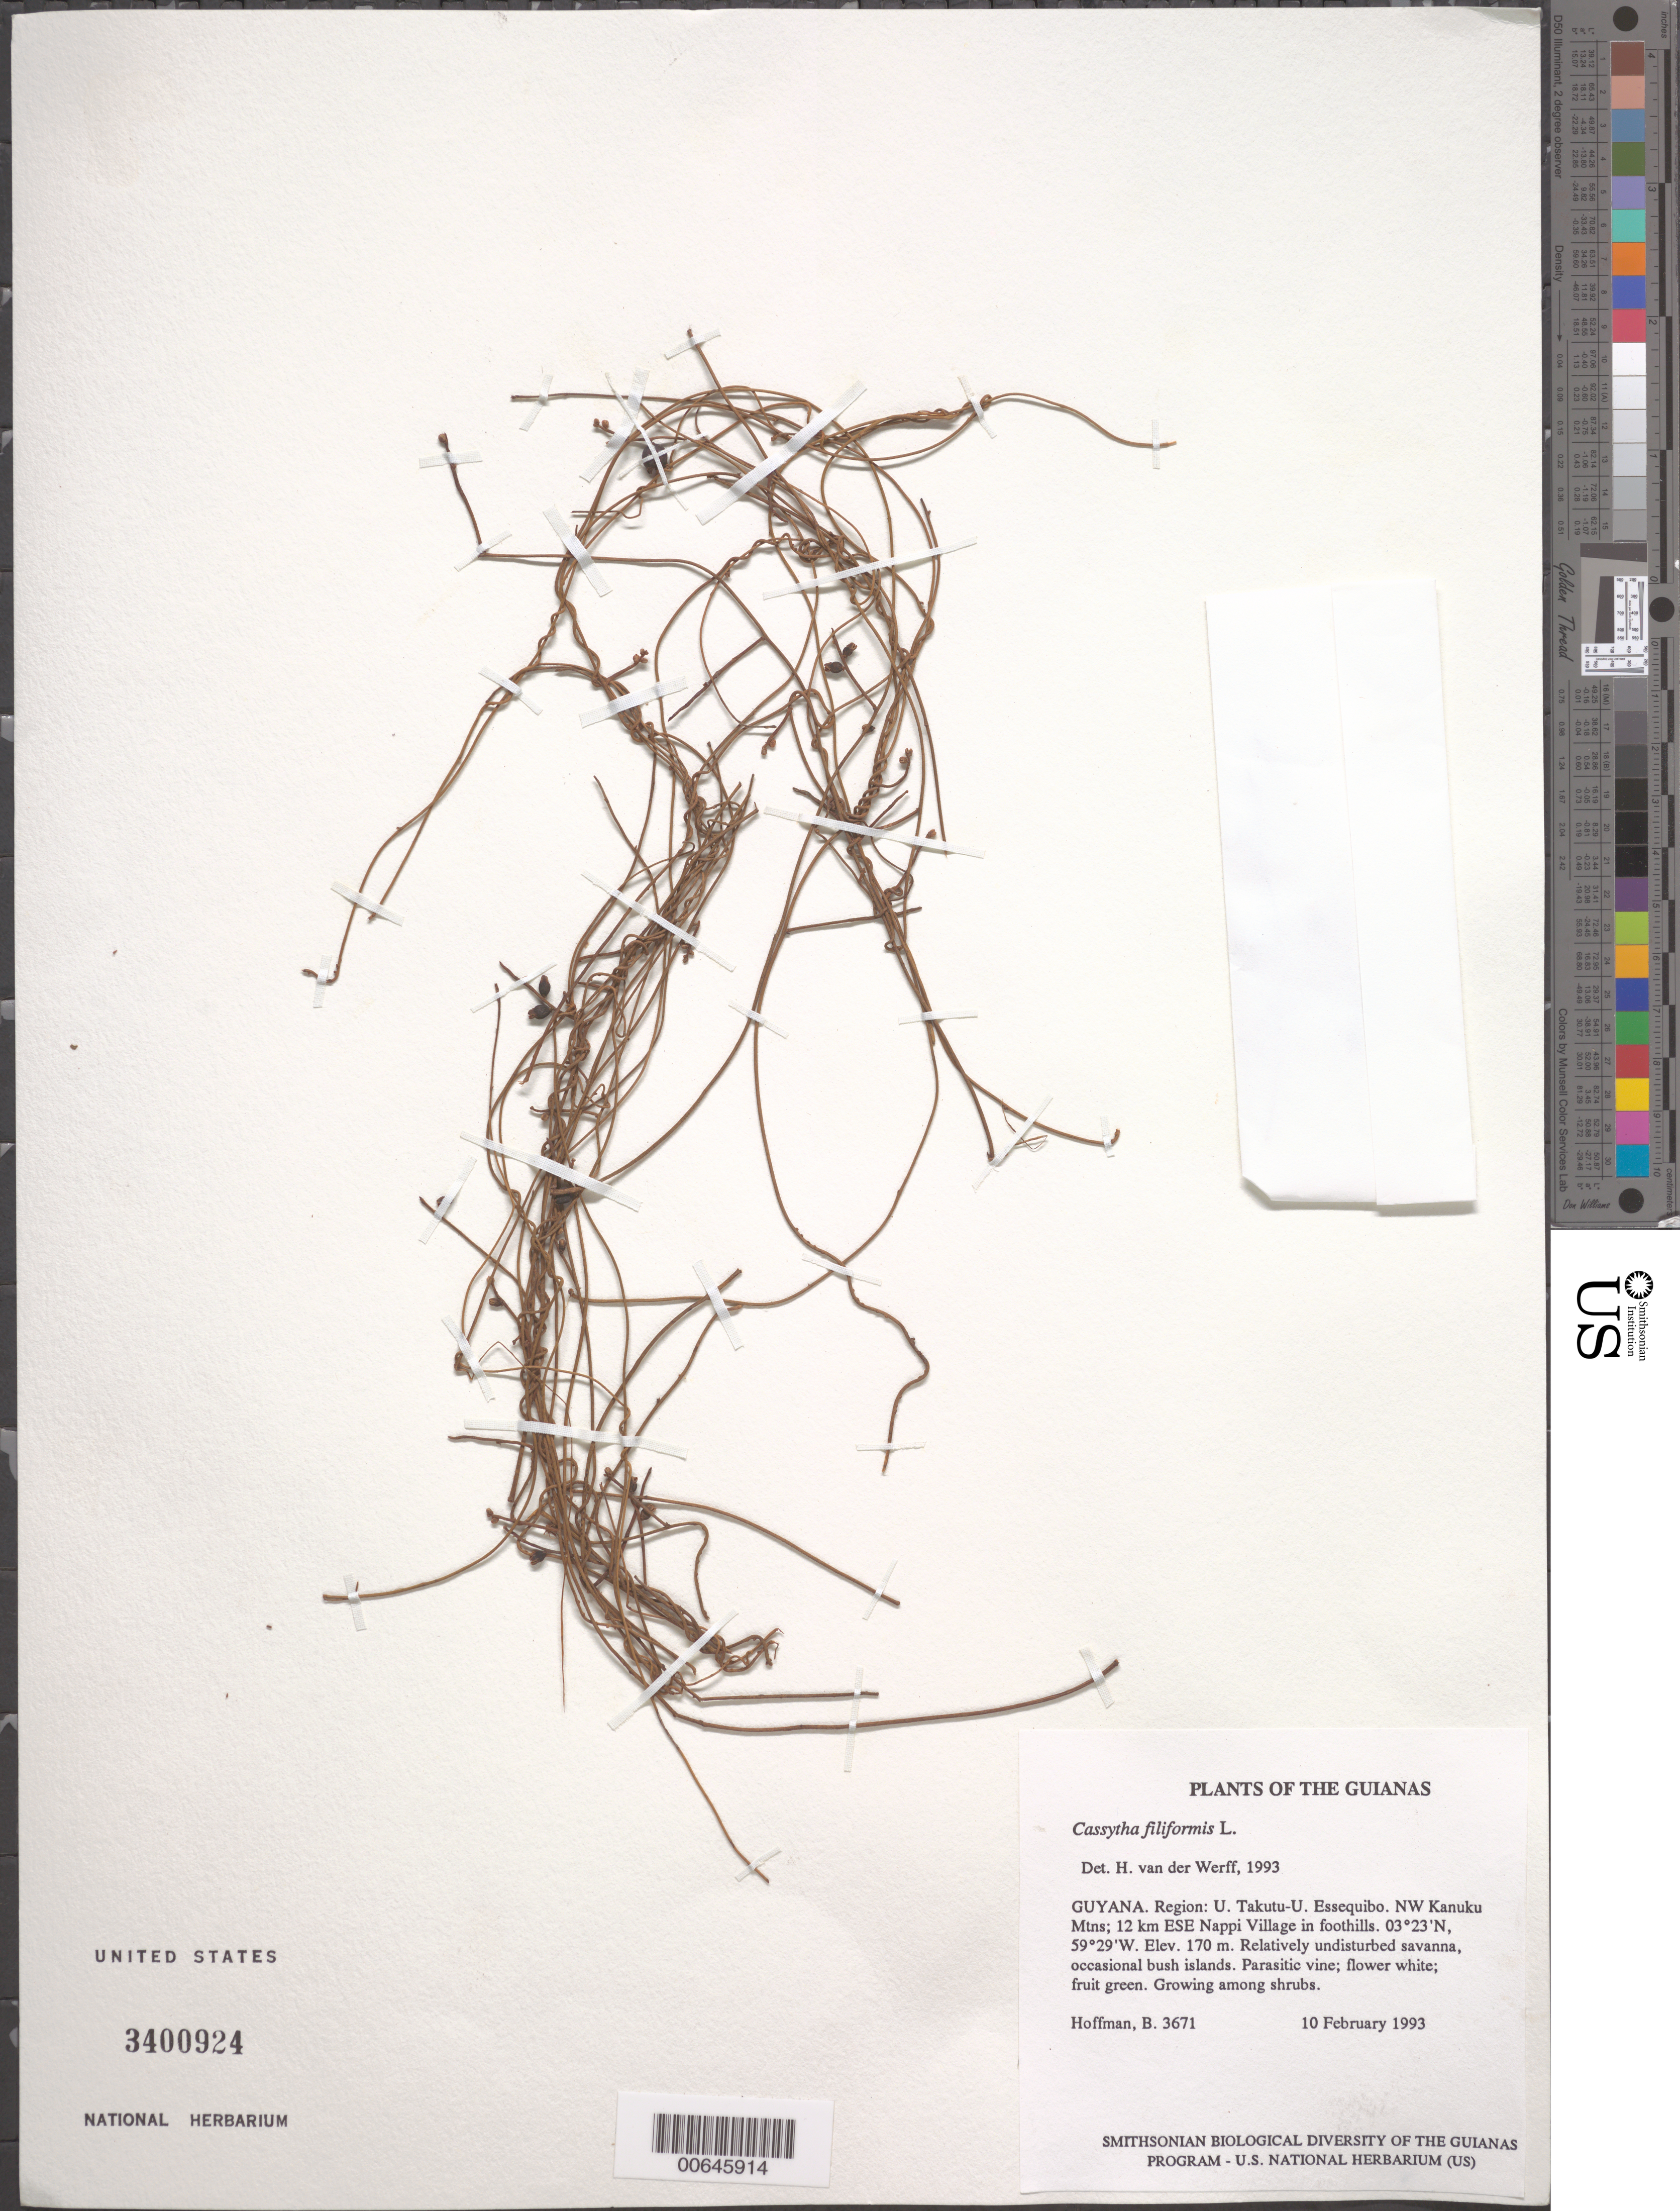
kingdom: Plantae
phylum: Tracheophyta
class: Magnoliopsida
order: Laurales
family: Lauraceae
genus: Cassytha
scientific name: Cassytha filiformis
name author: L.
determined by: van der Werff, H., (MO), Missouri Botanical Garden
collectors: B. Hoffman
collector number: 3671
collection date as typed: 10 February 1993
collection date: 1993-02-10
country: Guyana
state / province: U. Takutu-U. Essequibo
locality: NW Kanuku Mountains; 12 km ESE of Nappi Village in foothills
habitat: Relatively undisturbed savanna, occasional bush islands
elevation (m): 170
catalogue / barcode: US 3400924